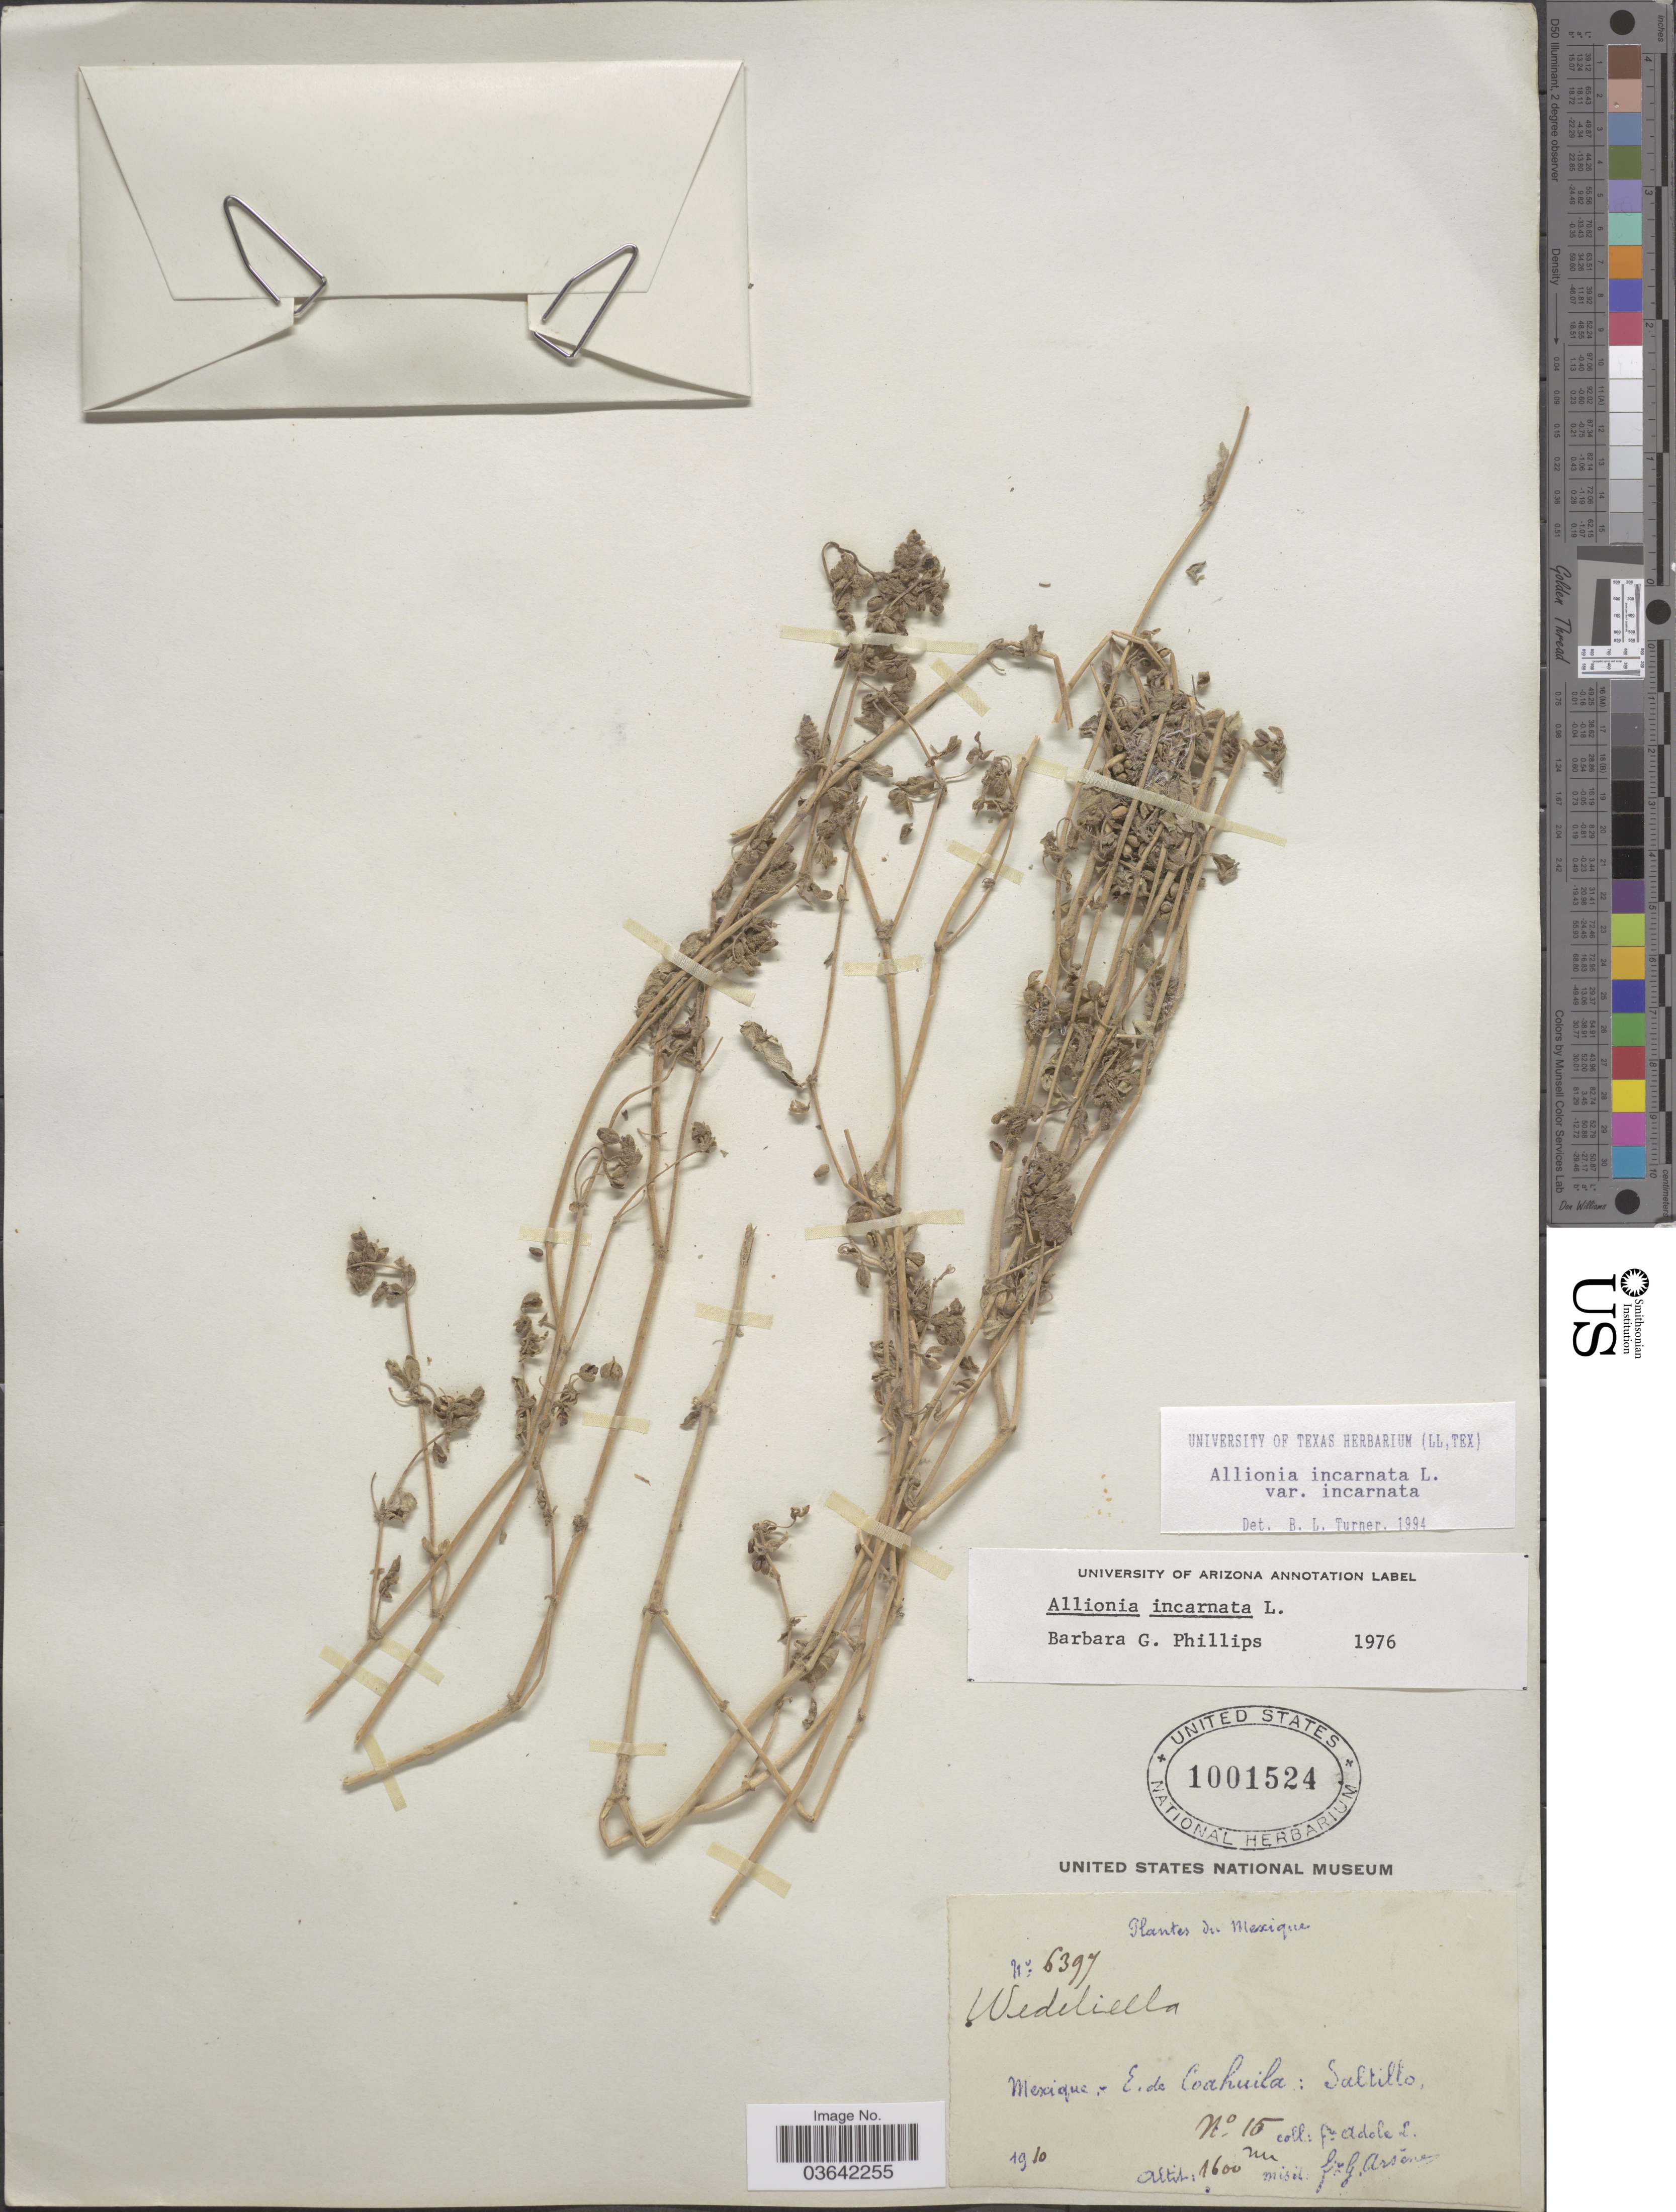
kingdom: Plantae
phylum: Tracheophyta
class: Magnoliopsida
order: Caryophyllales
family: Nyctaginaceae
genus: Allionia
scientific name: Allionia incarnata var. incarnata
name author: L.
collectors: F. Adole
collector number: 6397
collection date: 1910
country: Mexico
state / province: Coahuila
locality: Saltillo.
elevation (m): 1600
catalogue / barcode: US 1001524